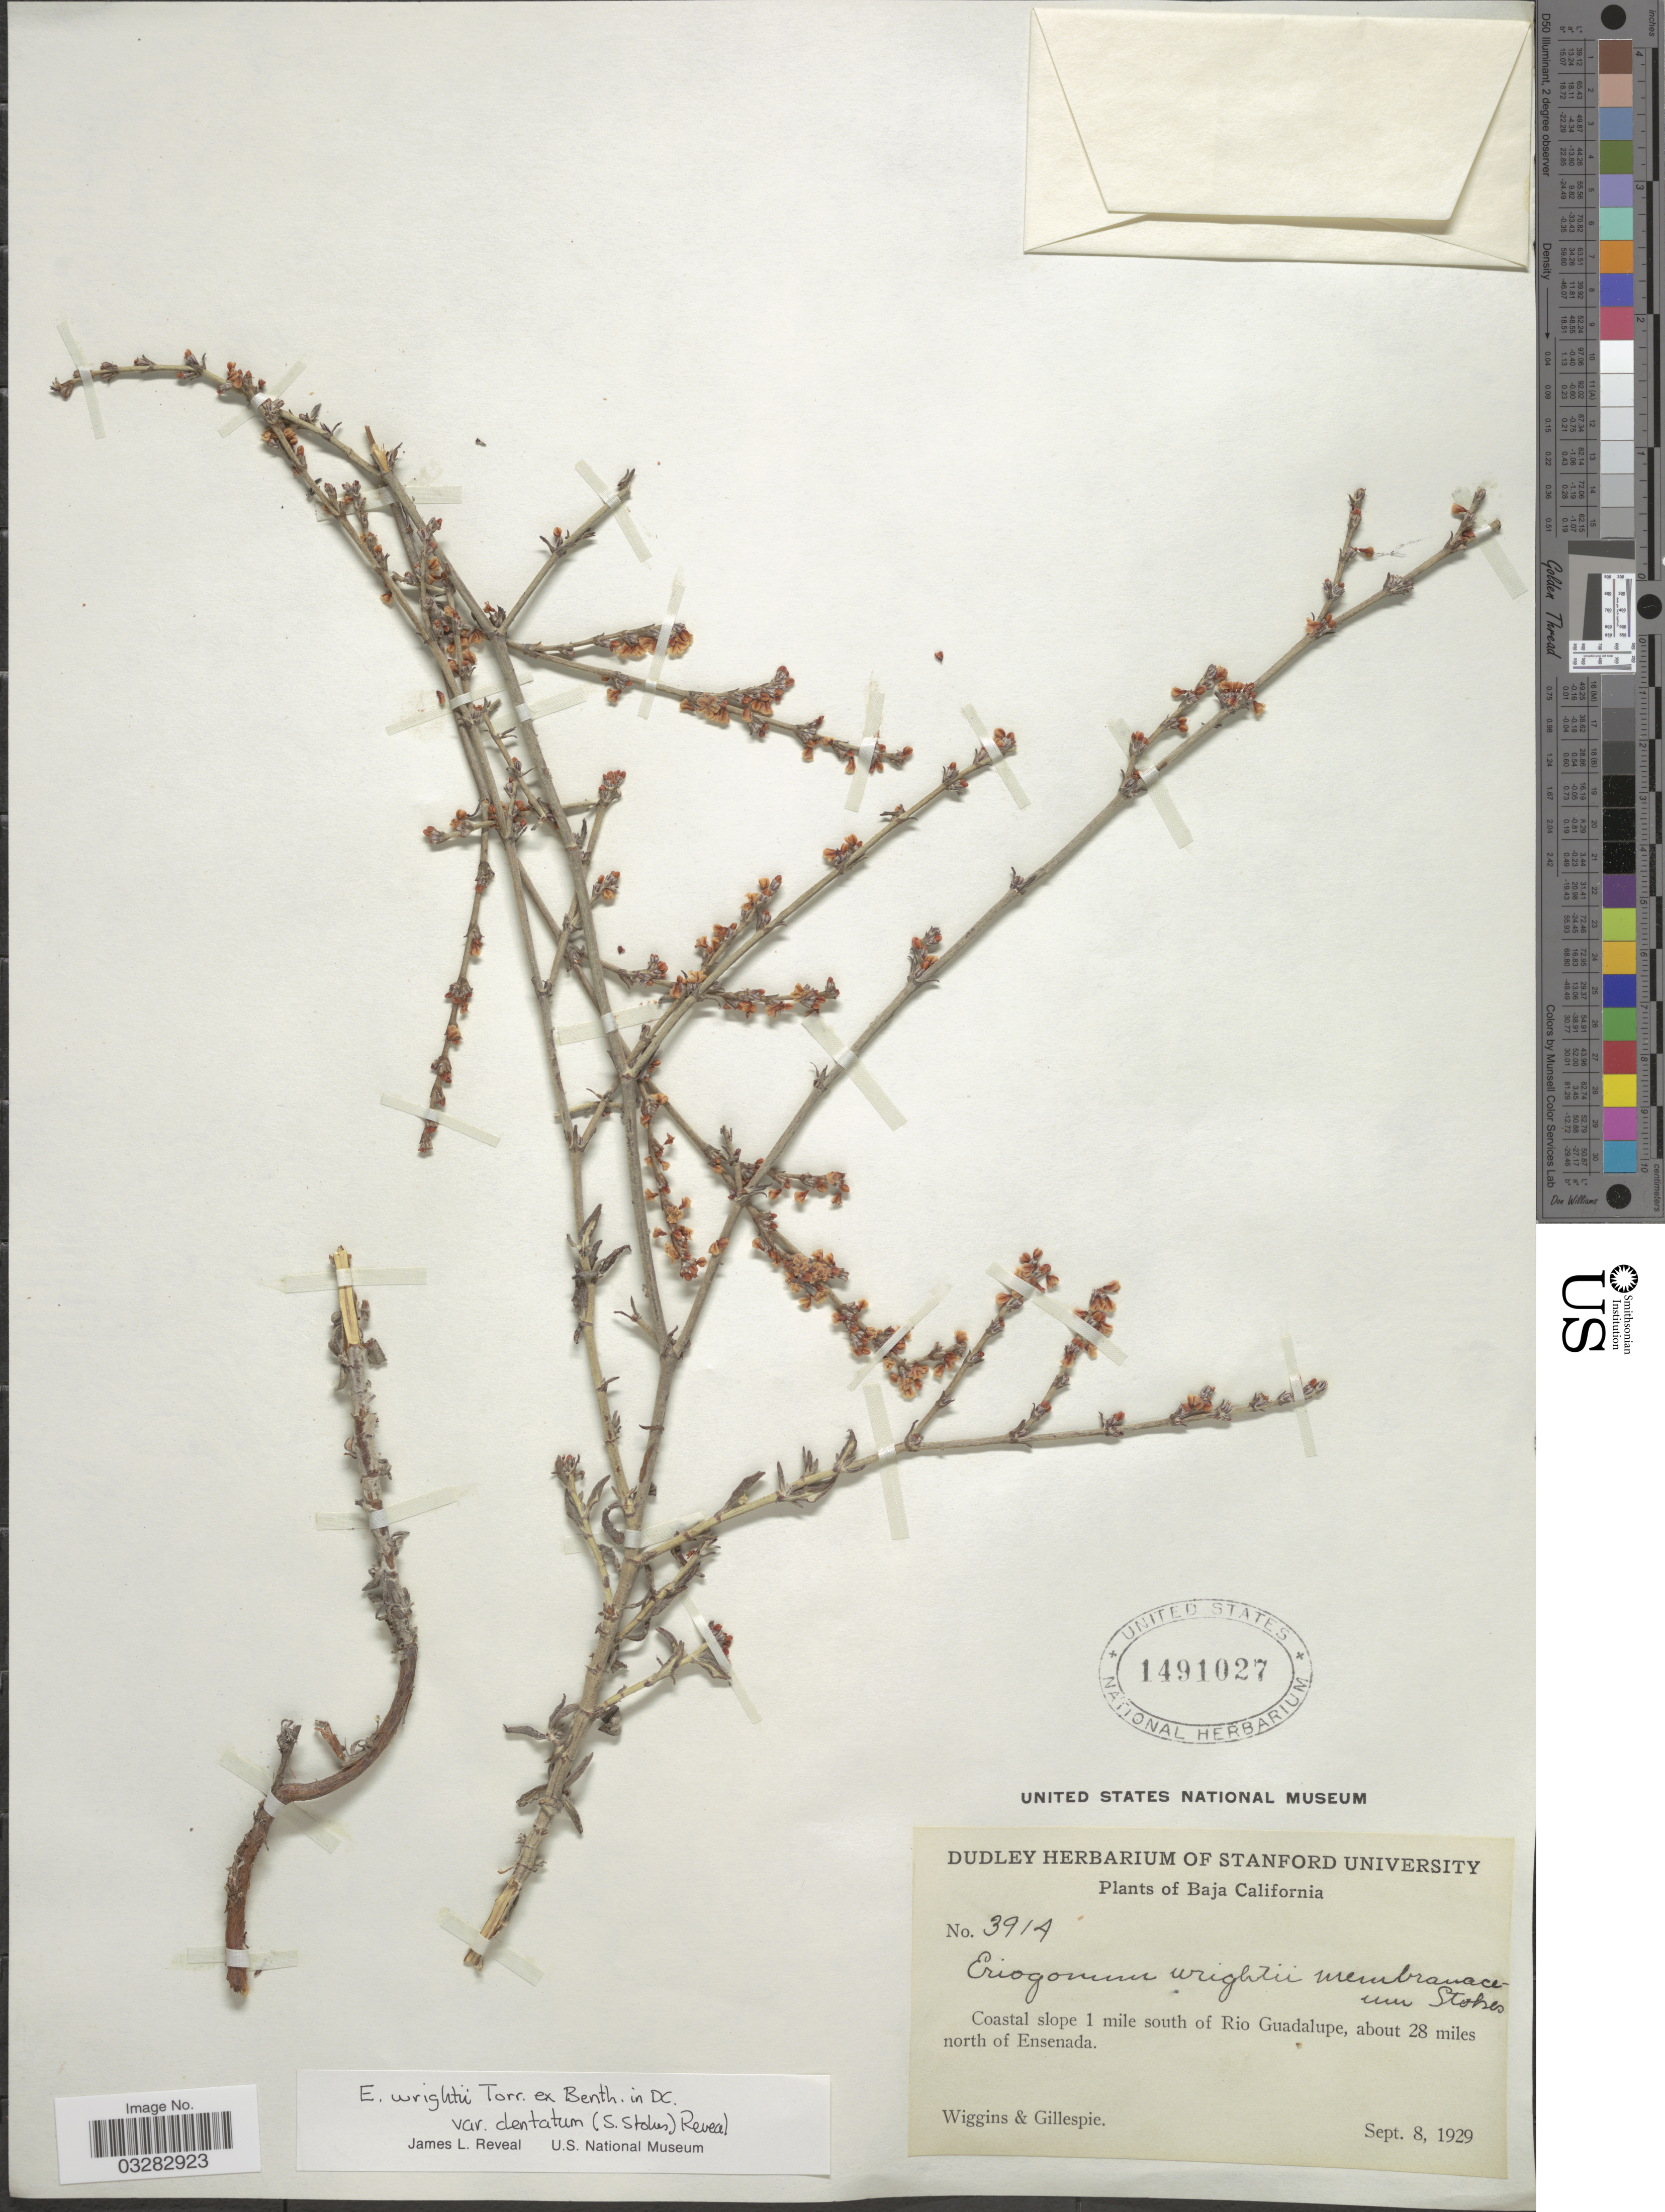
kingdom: Plantae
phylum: Tracheophyta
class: Magnoliopsida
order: Caryophyllales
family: Polygonaceae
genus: Eriogonum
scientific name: Eriogonum wrightii var. dentatum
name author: (S. Stokes) Reveal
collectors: -- Wiggins & -- Gillespie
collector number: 3414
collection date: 1929-09-08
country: Mexico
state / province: Baja California Norte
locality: Coastal slope 1 mile south of Rio Guadalupe, about 28 miles north of Ensenada.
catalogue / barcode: US 1491027